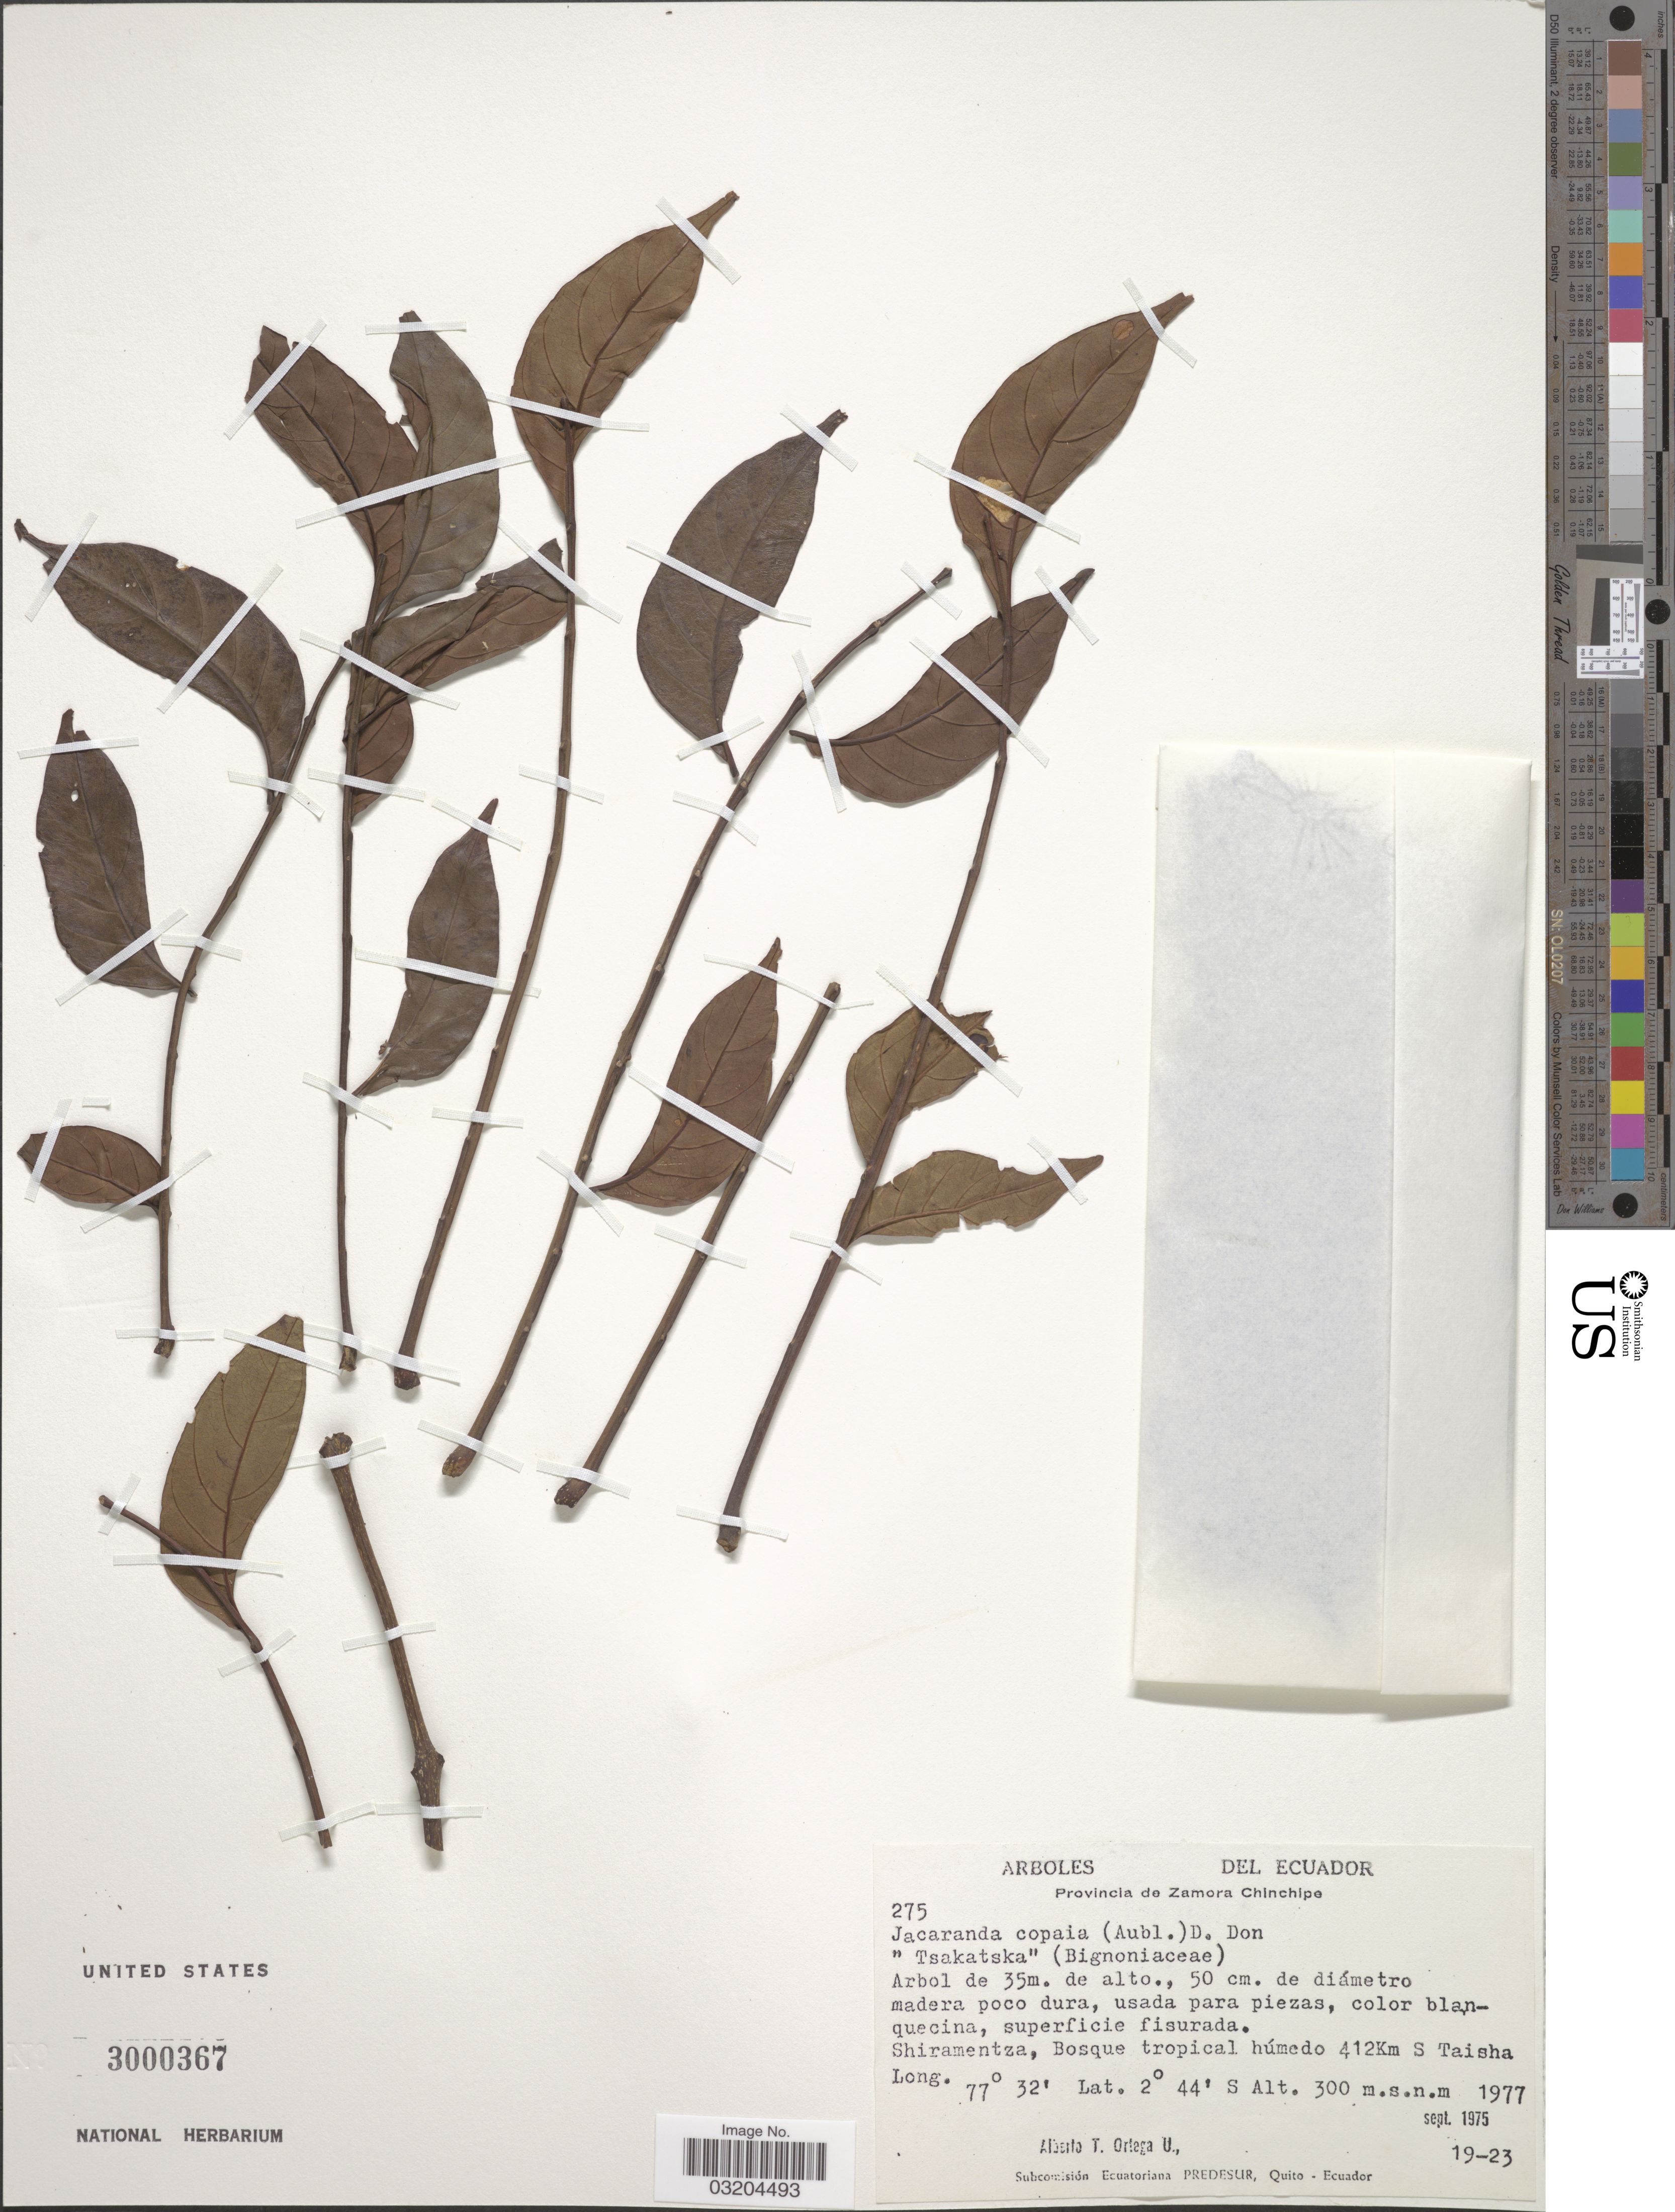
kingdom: Plantae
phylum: Tracheophyta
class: Magnoliopsida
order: Lamiales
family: Bignoniaceae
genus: Jacaranda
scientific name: Jacaranda copaia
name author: (Aubl.) D. Don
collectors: A. T. Ortega U.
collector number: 19-23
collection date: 1977-09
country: Ecuador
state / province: Zamora-Chinchipe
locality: Shiramentza, Bosque tropical húmedo 412Km S Taisha.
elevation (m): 300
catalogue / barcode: US 3000367